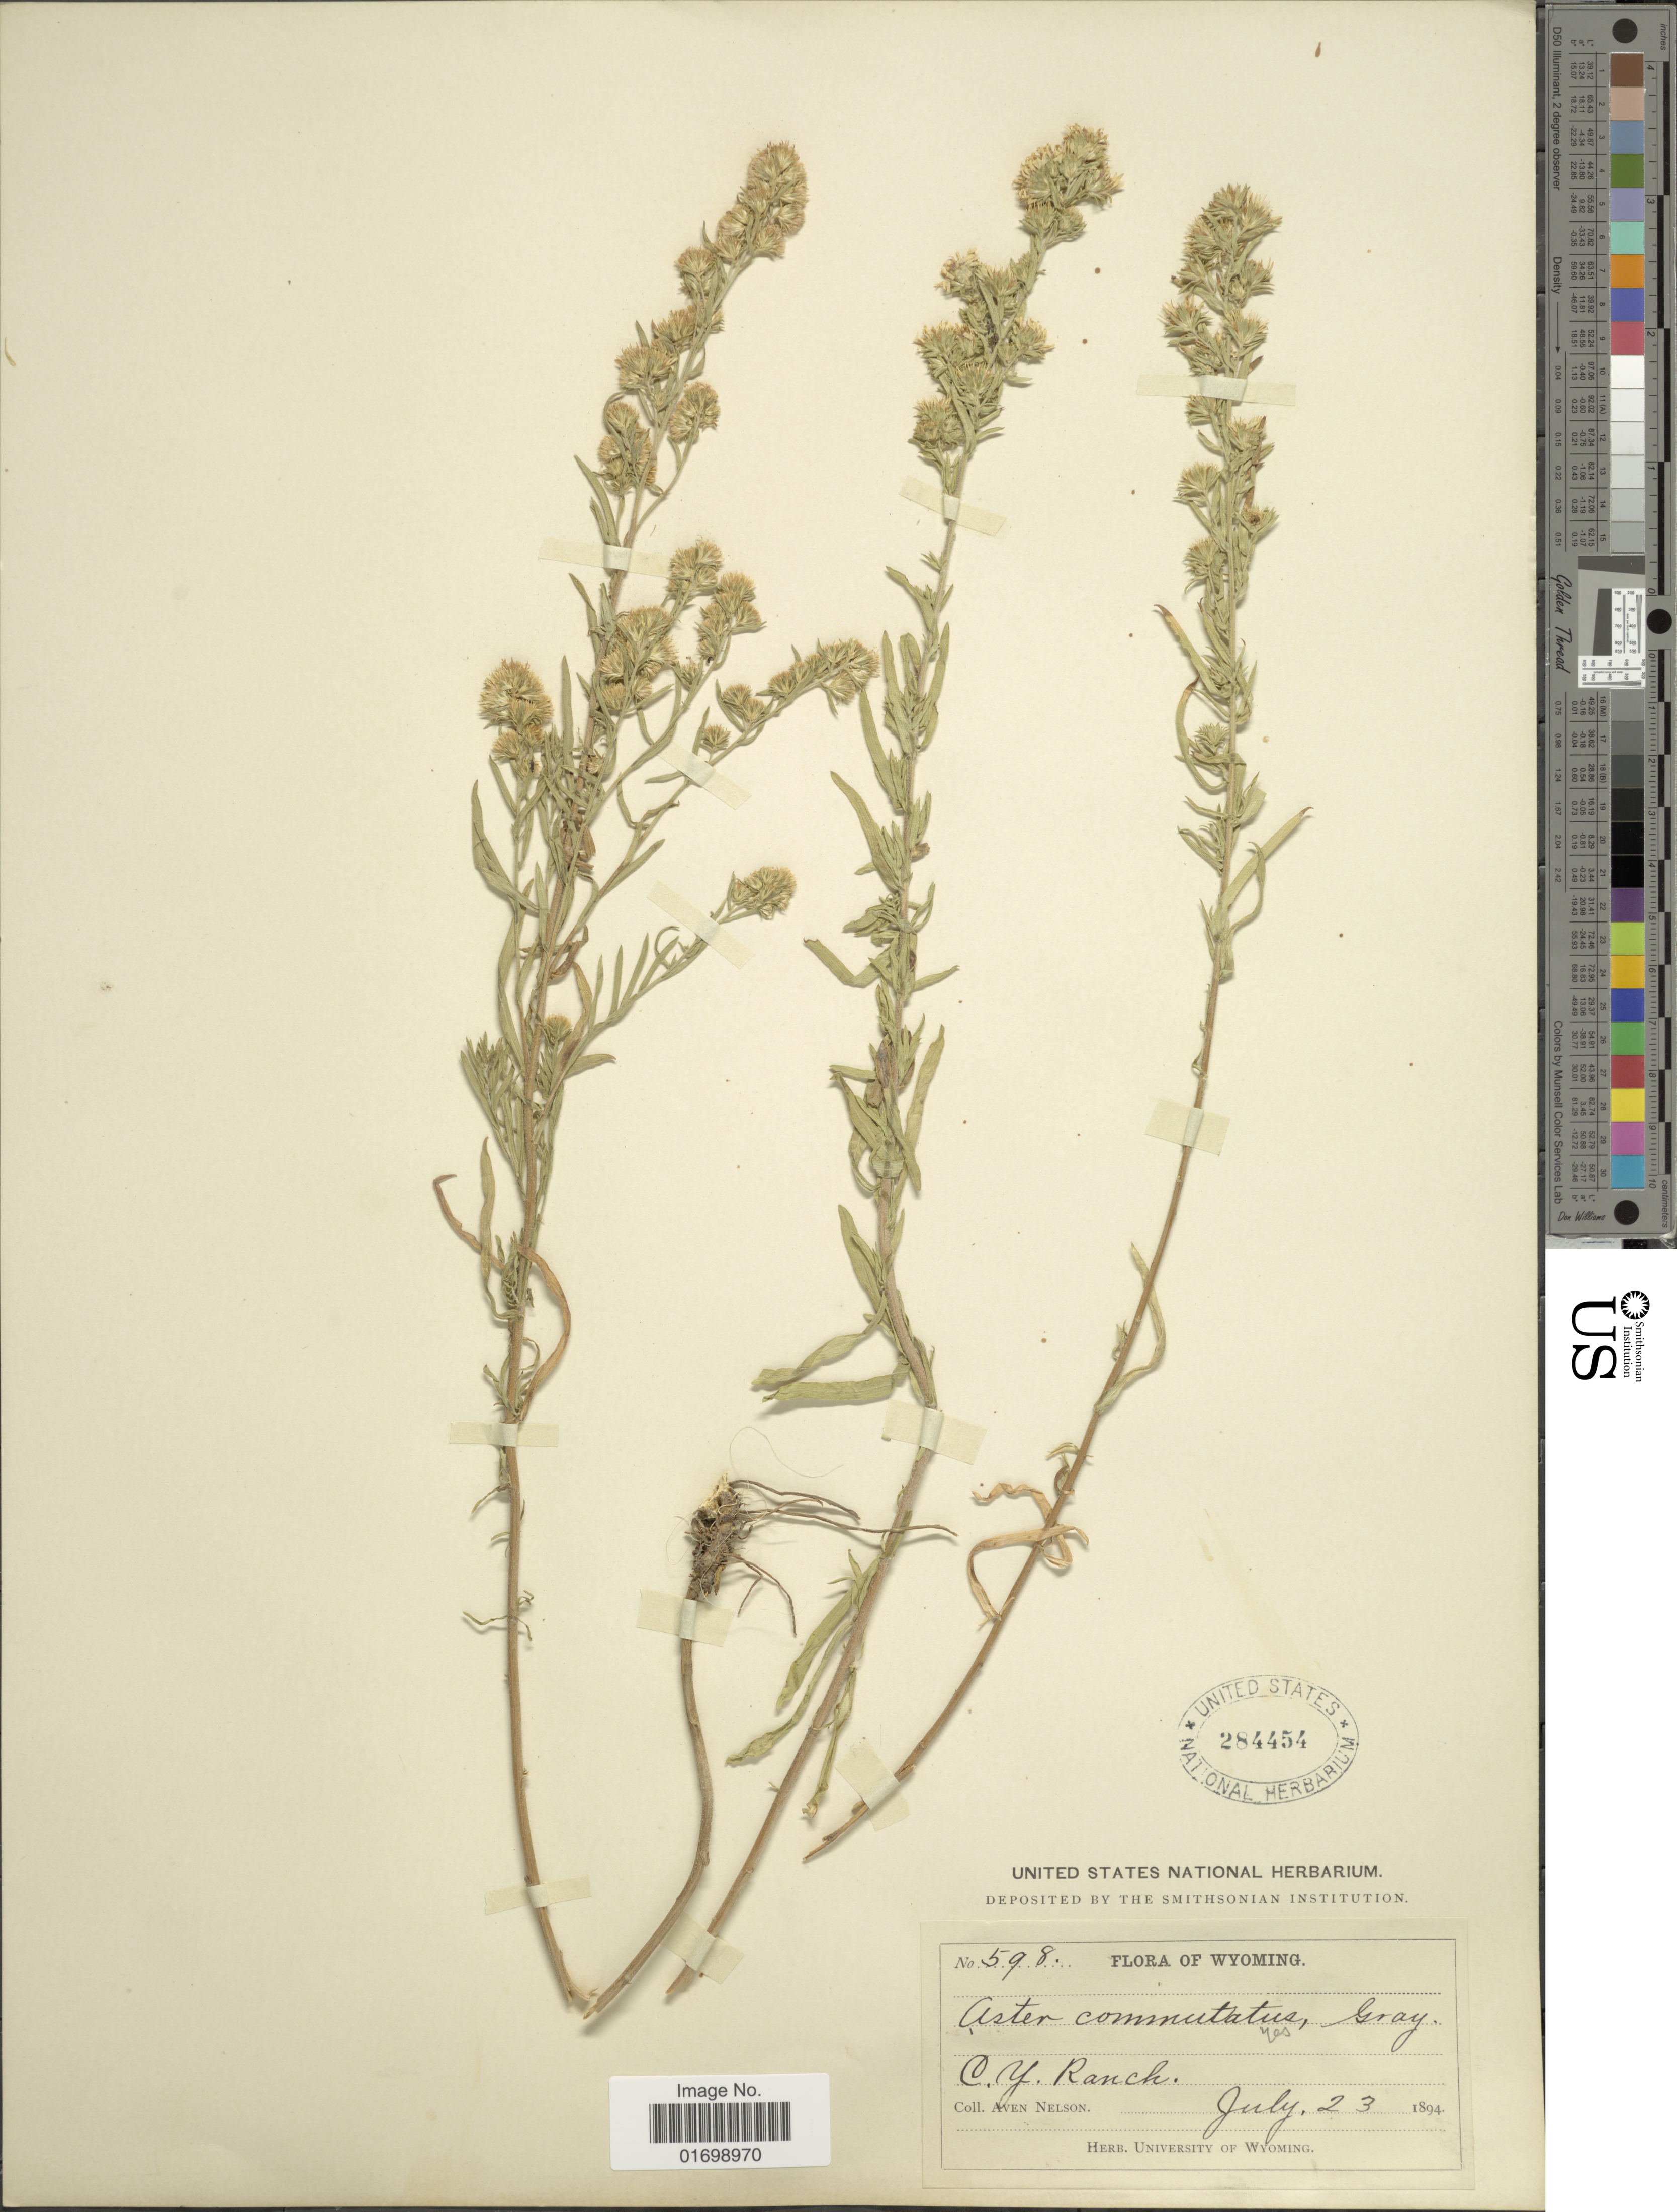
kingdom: Plantae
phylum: Tracheophyta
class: Magnoliopsida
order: Asterales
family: Asteraceae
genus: Symphyotrichum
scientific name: Symphyotrichum ericoides var. ericoides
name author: (L.) G.L. Nesom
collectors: A. Nelson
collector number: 598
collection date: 1894-07-23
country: United States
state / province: Wyoming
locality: C.Y. Ranch.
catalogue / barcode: US 284454